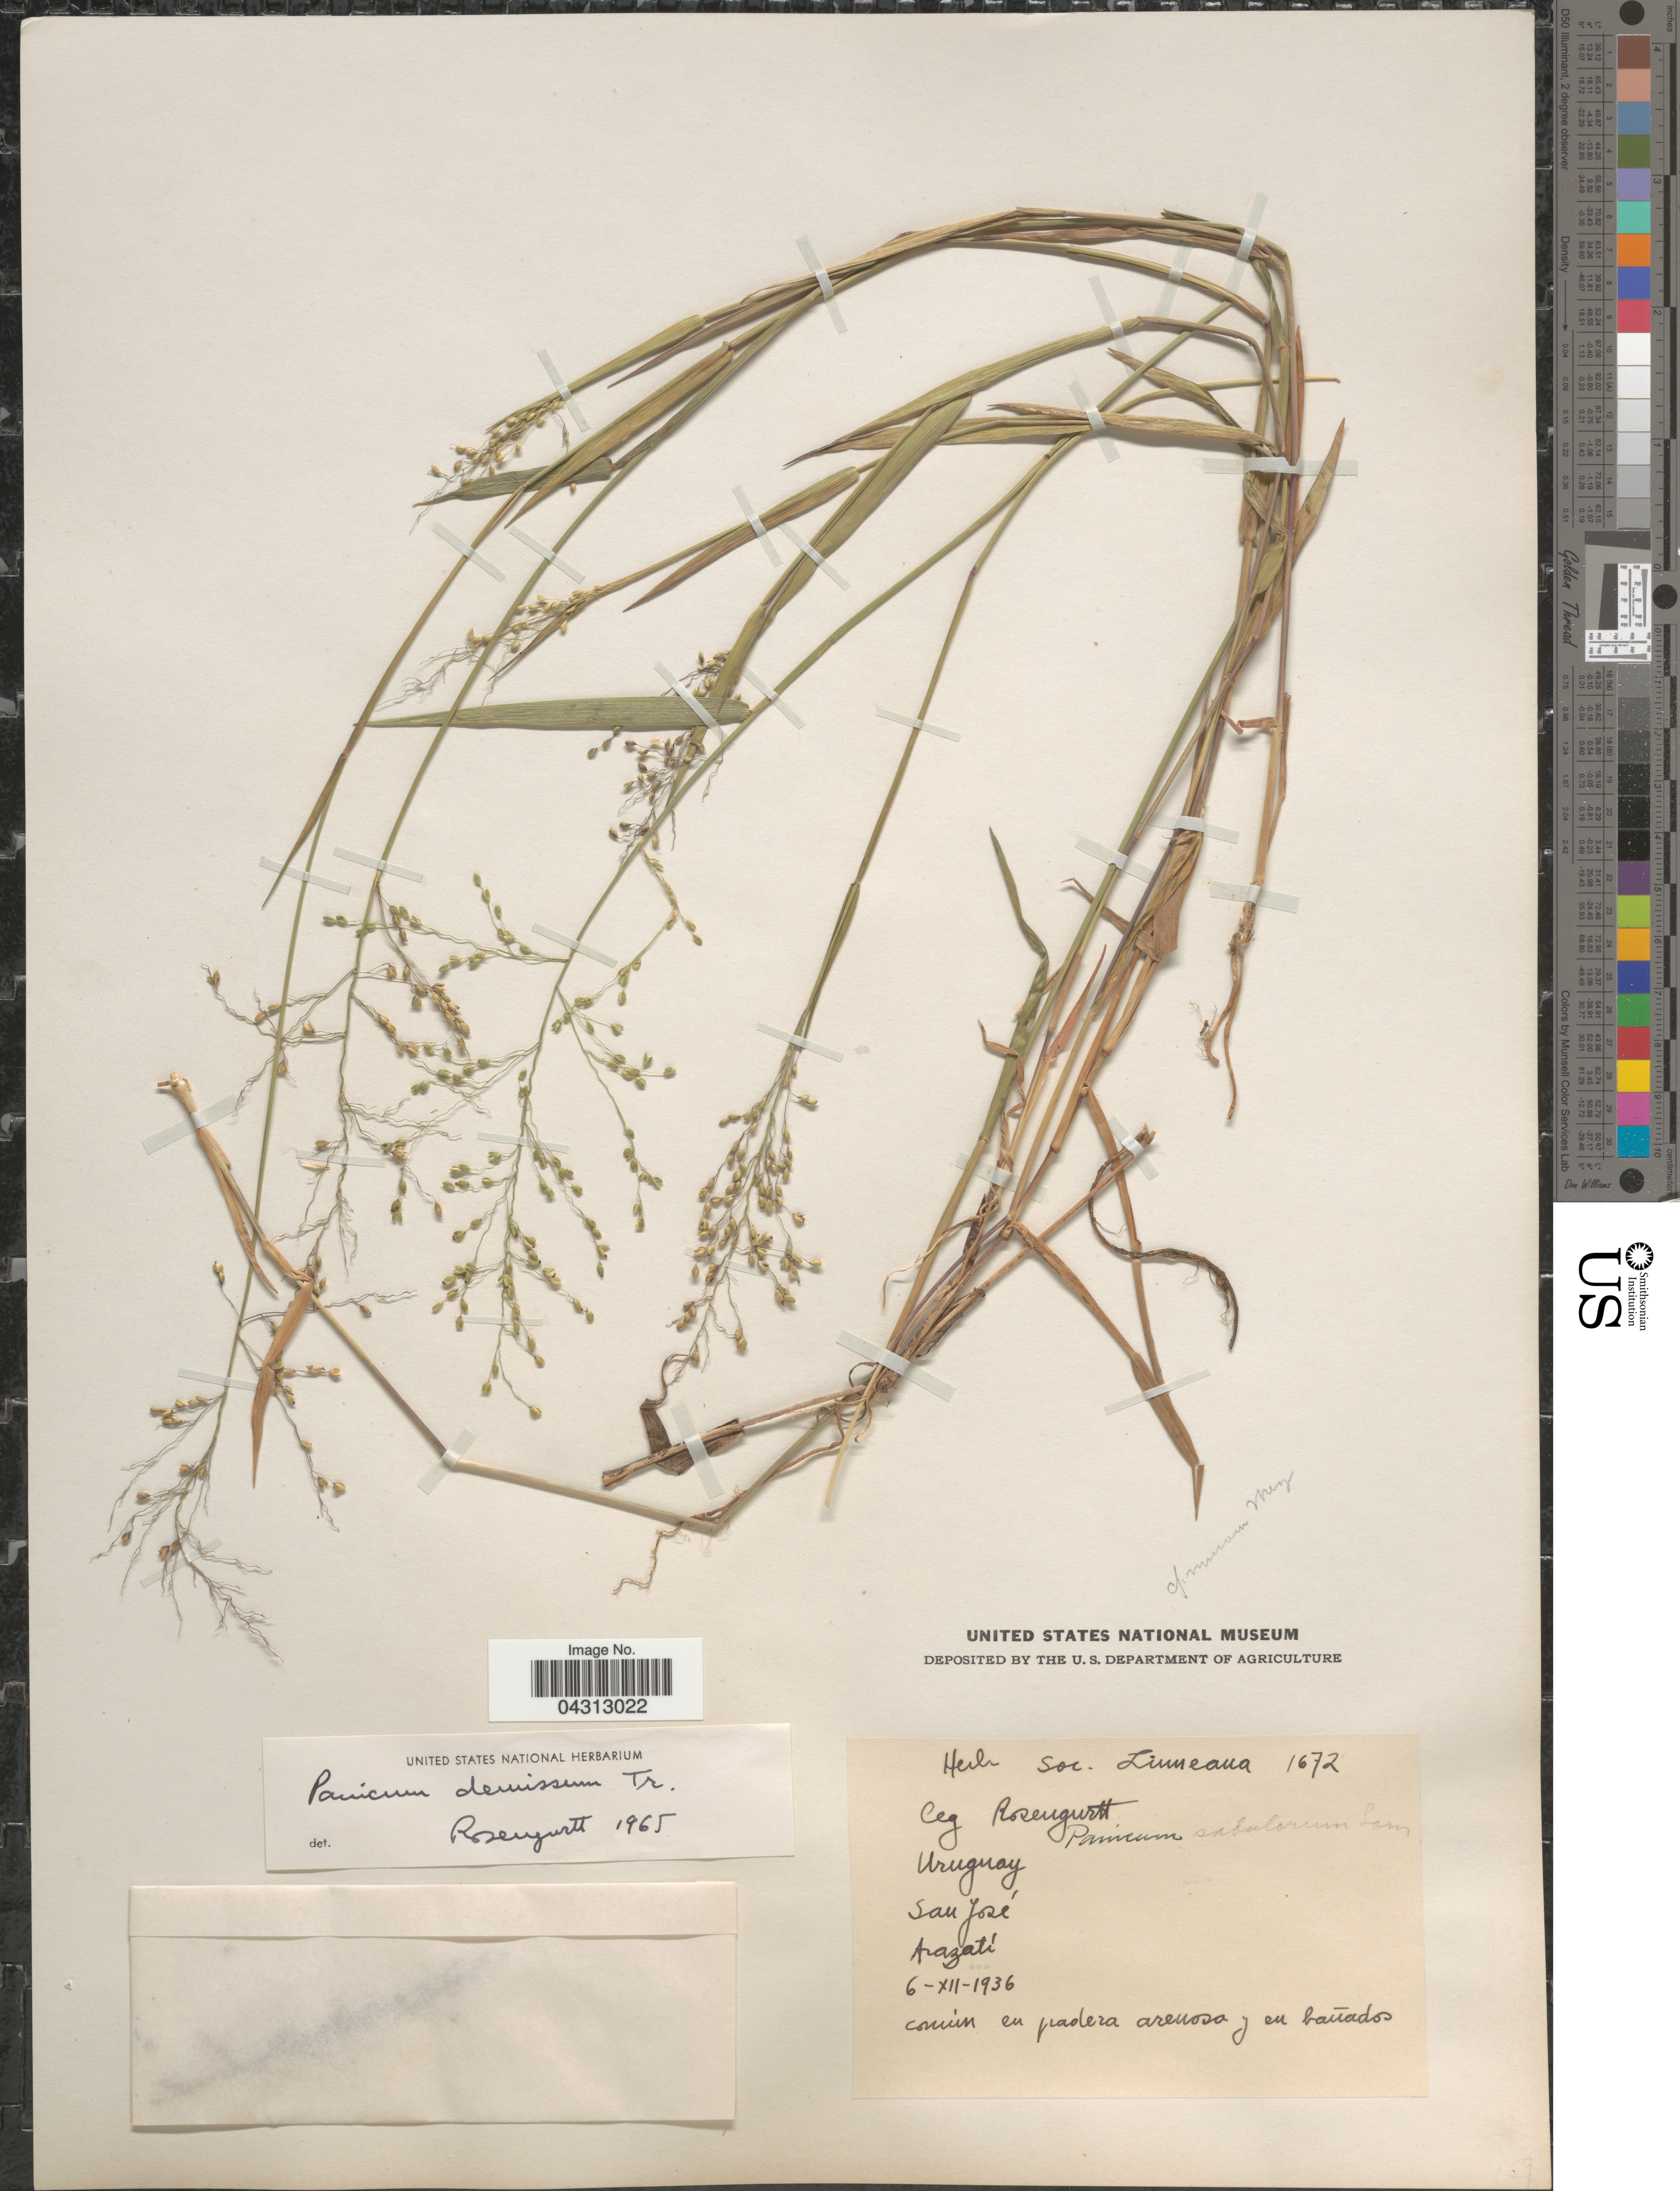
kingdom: Plantae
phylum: Tracheophyta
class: Liliopsida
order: Poales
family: Poaceae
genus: Dichanthelium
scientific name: Dichanthelium sabulorum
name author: (Lam.) Gould & C.A. Clark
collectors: Rosengurtt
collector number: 1672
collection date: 1936-12-06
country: Uruguay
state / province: San Jose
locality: Arazatí.